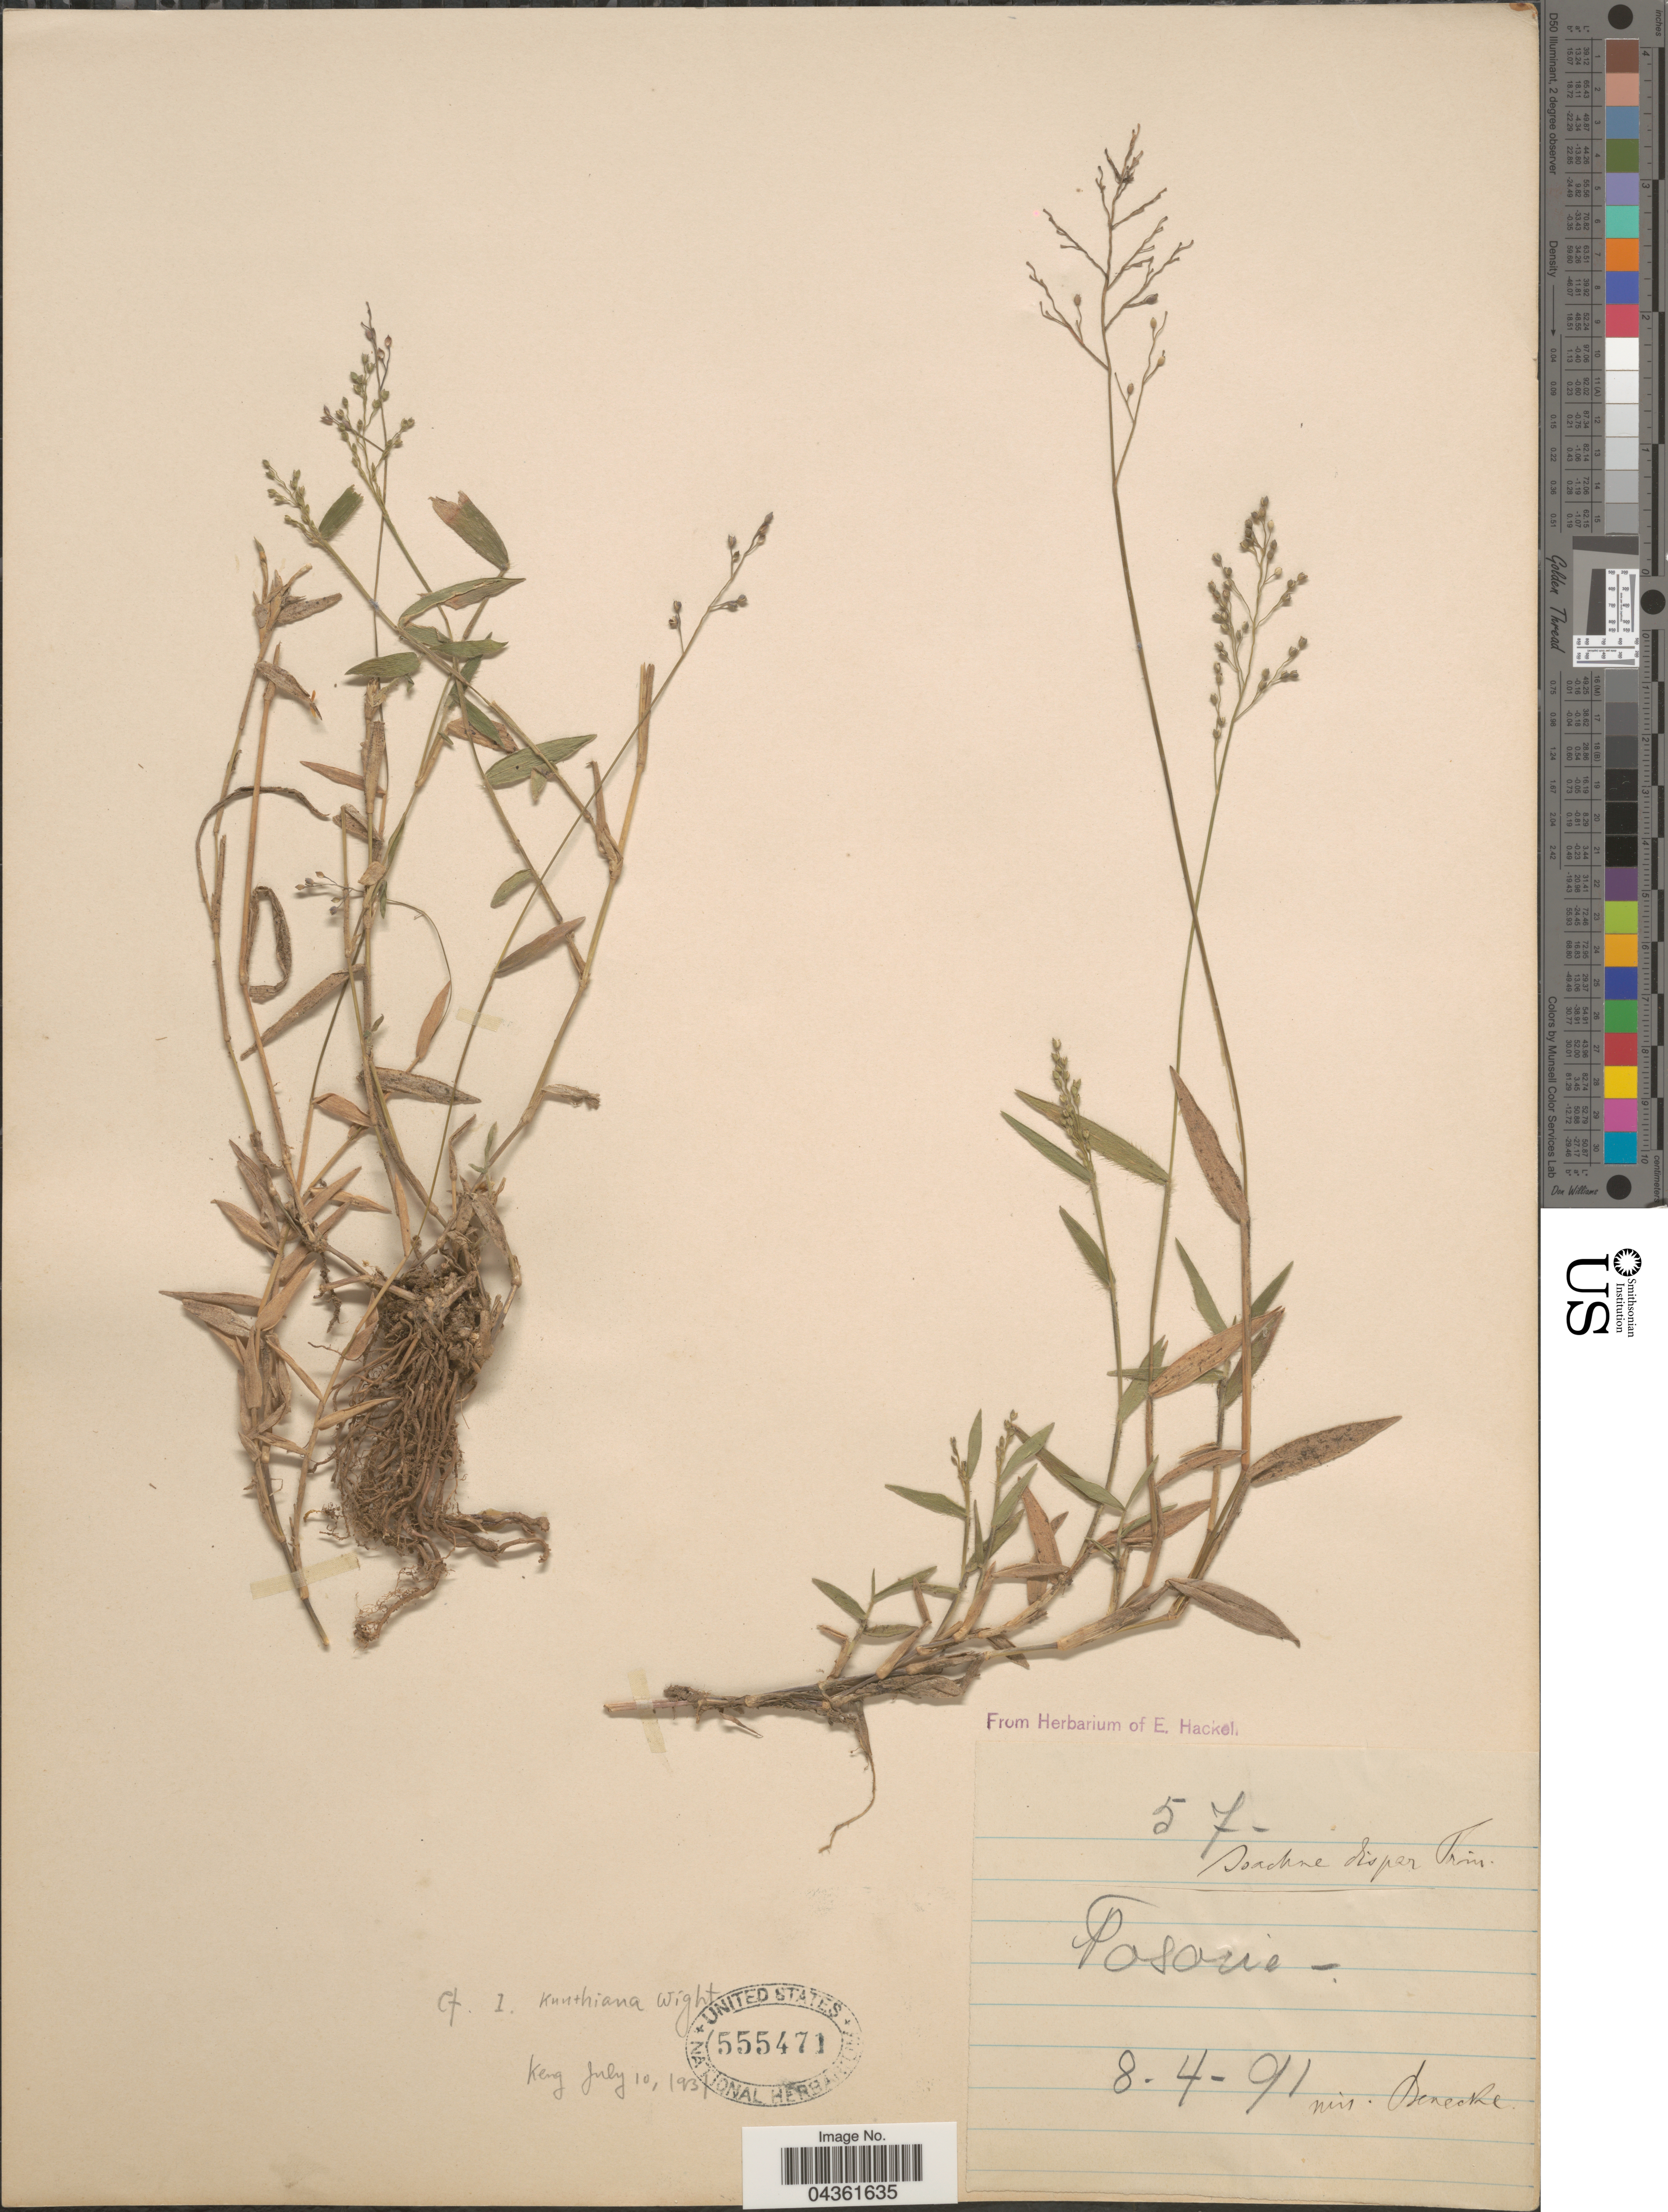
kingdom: Plantae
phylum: Tracheophyta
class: Liliopsida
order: Poales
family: Poaceae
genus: Isachne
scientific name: Isachne kunthiana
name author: (Wight & Arn. ex Steud.) Miq.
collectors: Benecke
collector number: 57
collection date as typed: Transcribed d/m/y: 8/4/91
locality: Posone [interpreted]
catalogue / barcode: US 555471